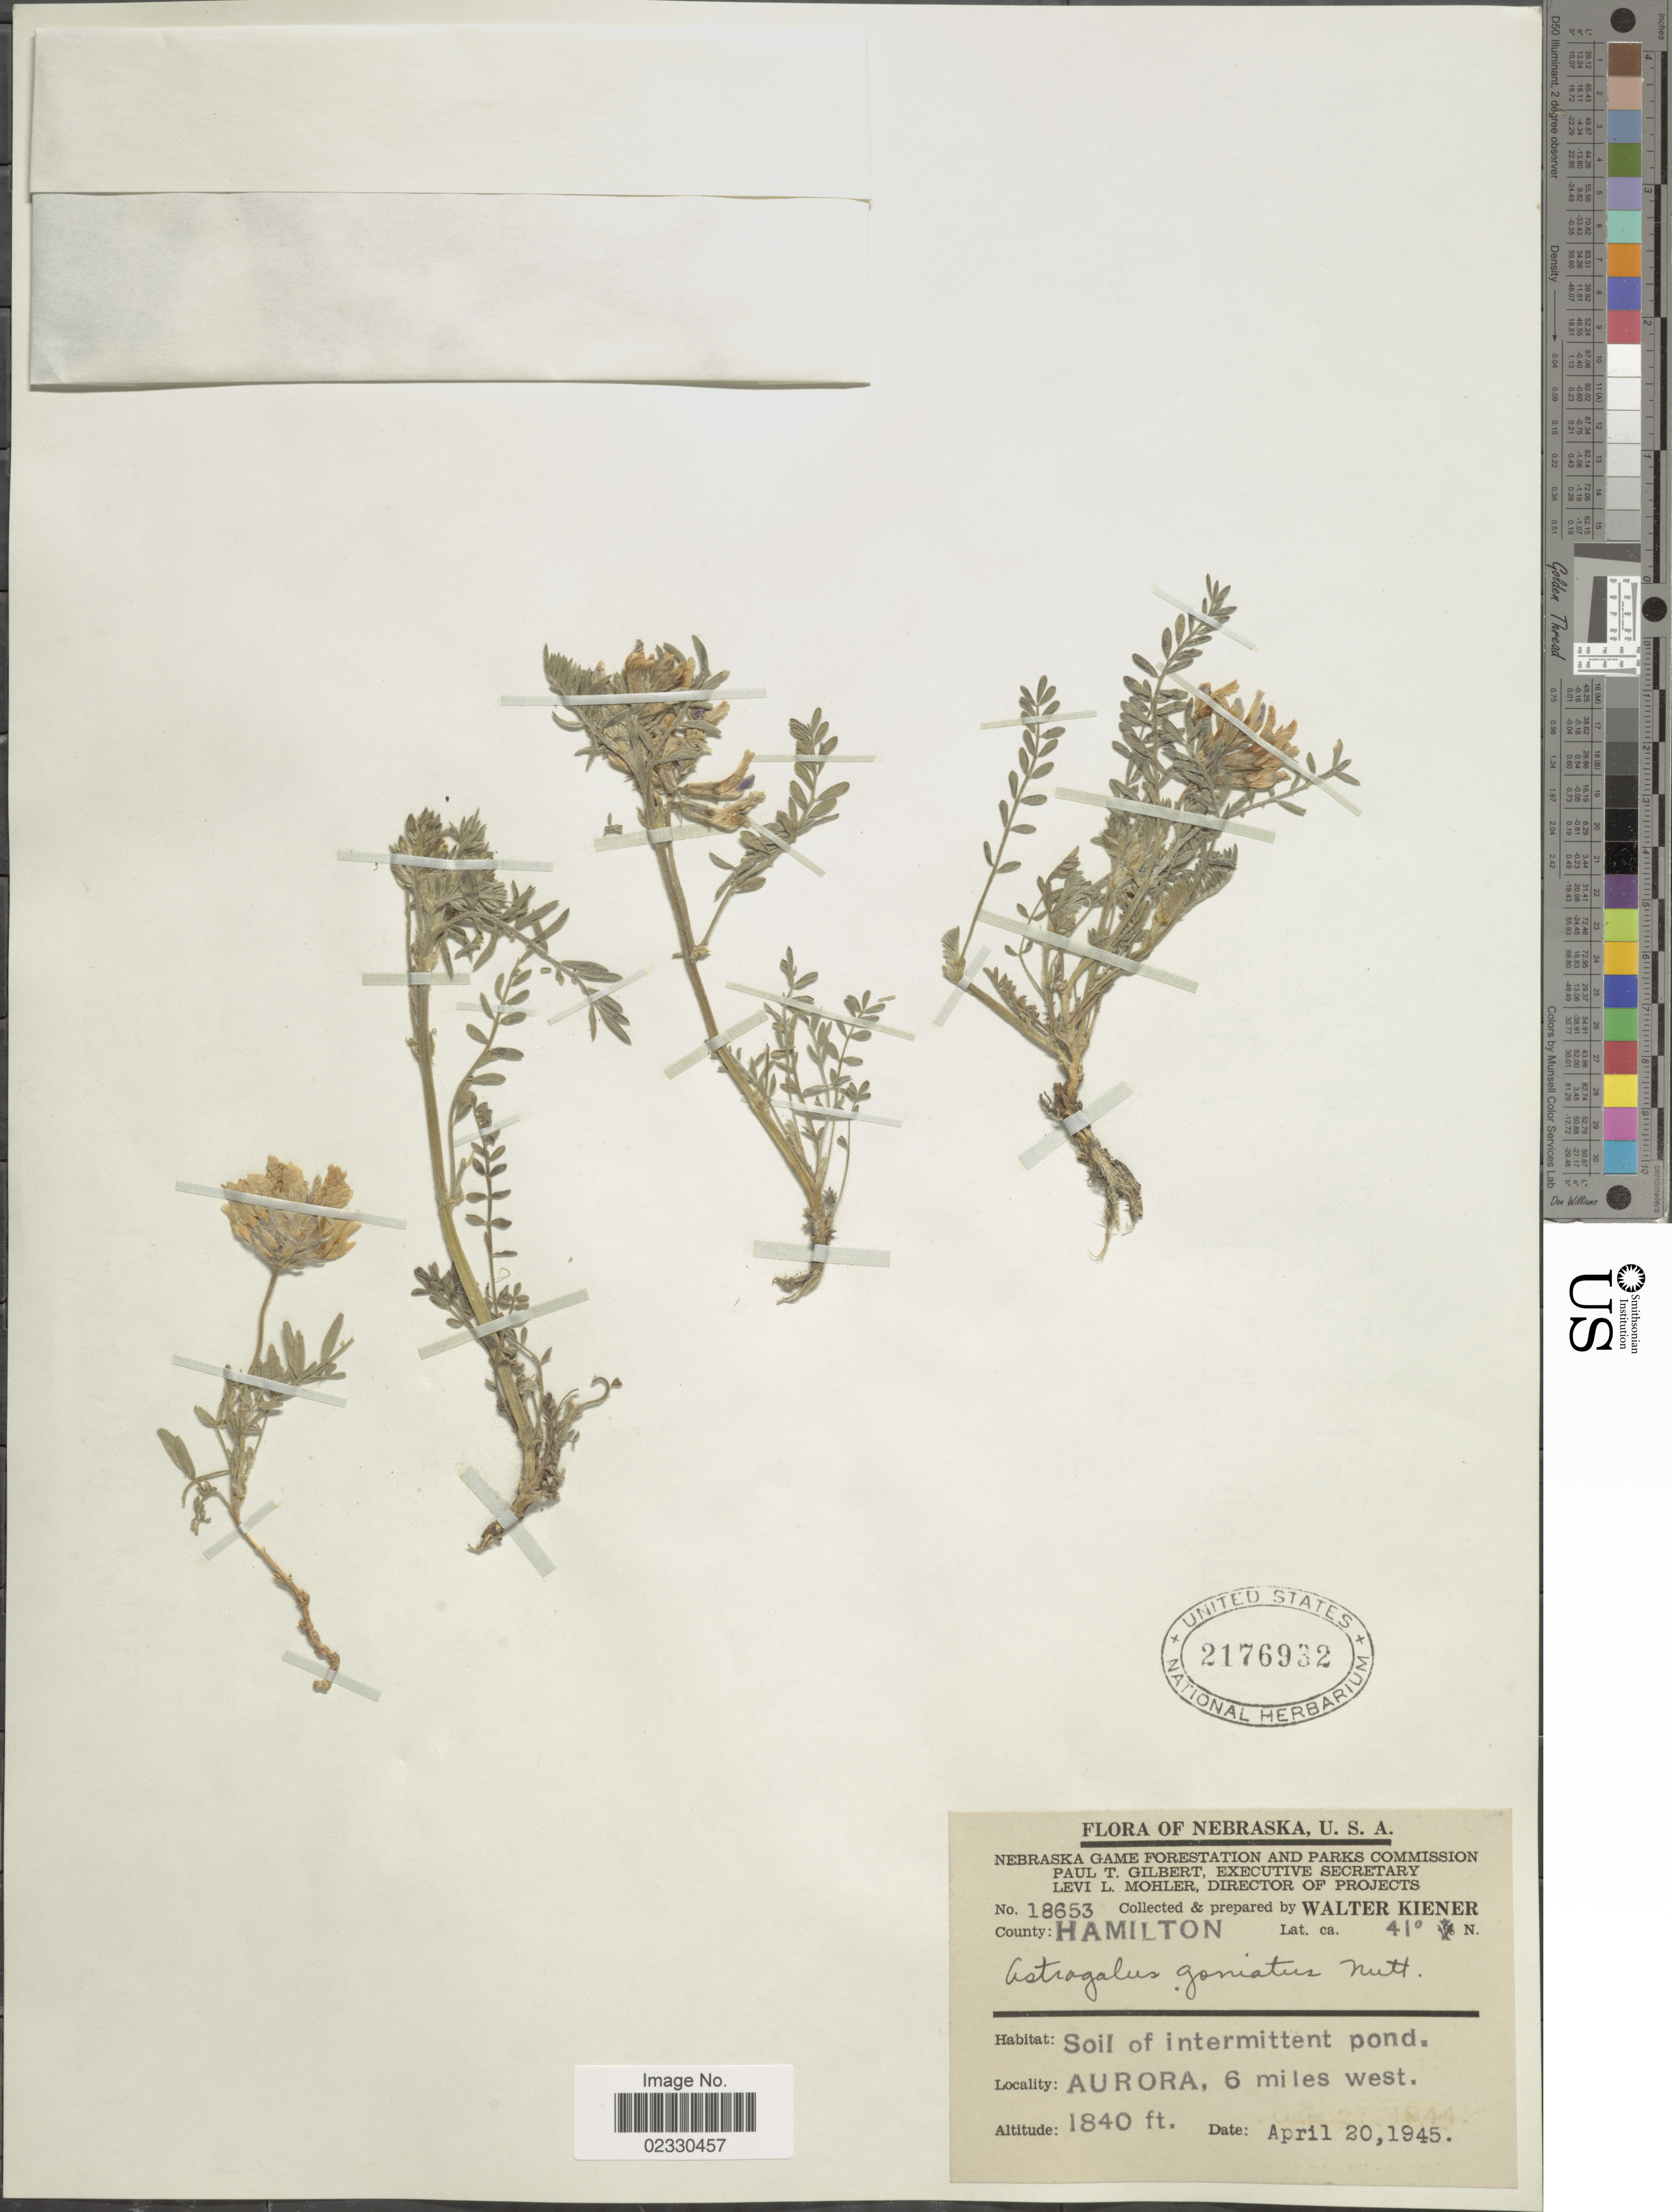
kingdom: Plantae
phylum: Tracheophyta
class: Magnoliopsida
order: Fabales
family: Fabaceae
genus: Astragalus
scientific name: Astragalus dasyglottis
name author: DC.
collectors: W. Kiener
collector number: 18653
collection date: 1945-04-20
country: United States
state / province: Nebraska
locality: County: Hamilton, Aurora, 6 miles west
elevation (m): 561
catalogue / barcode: US 2176932